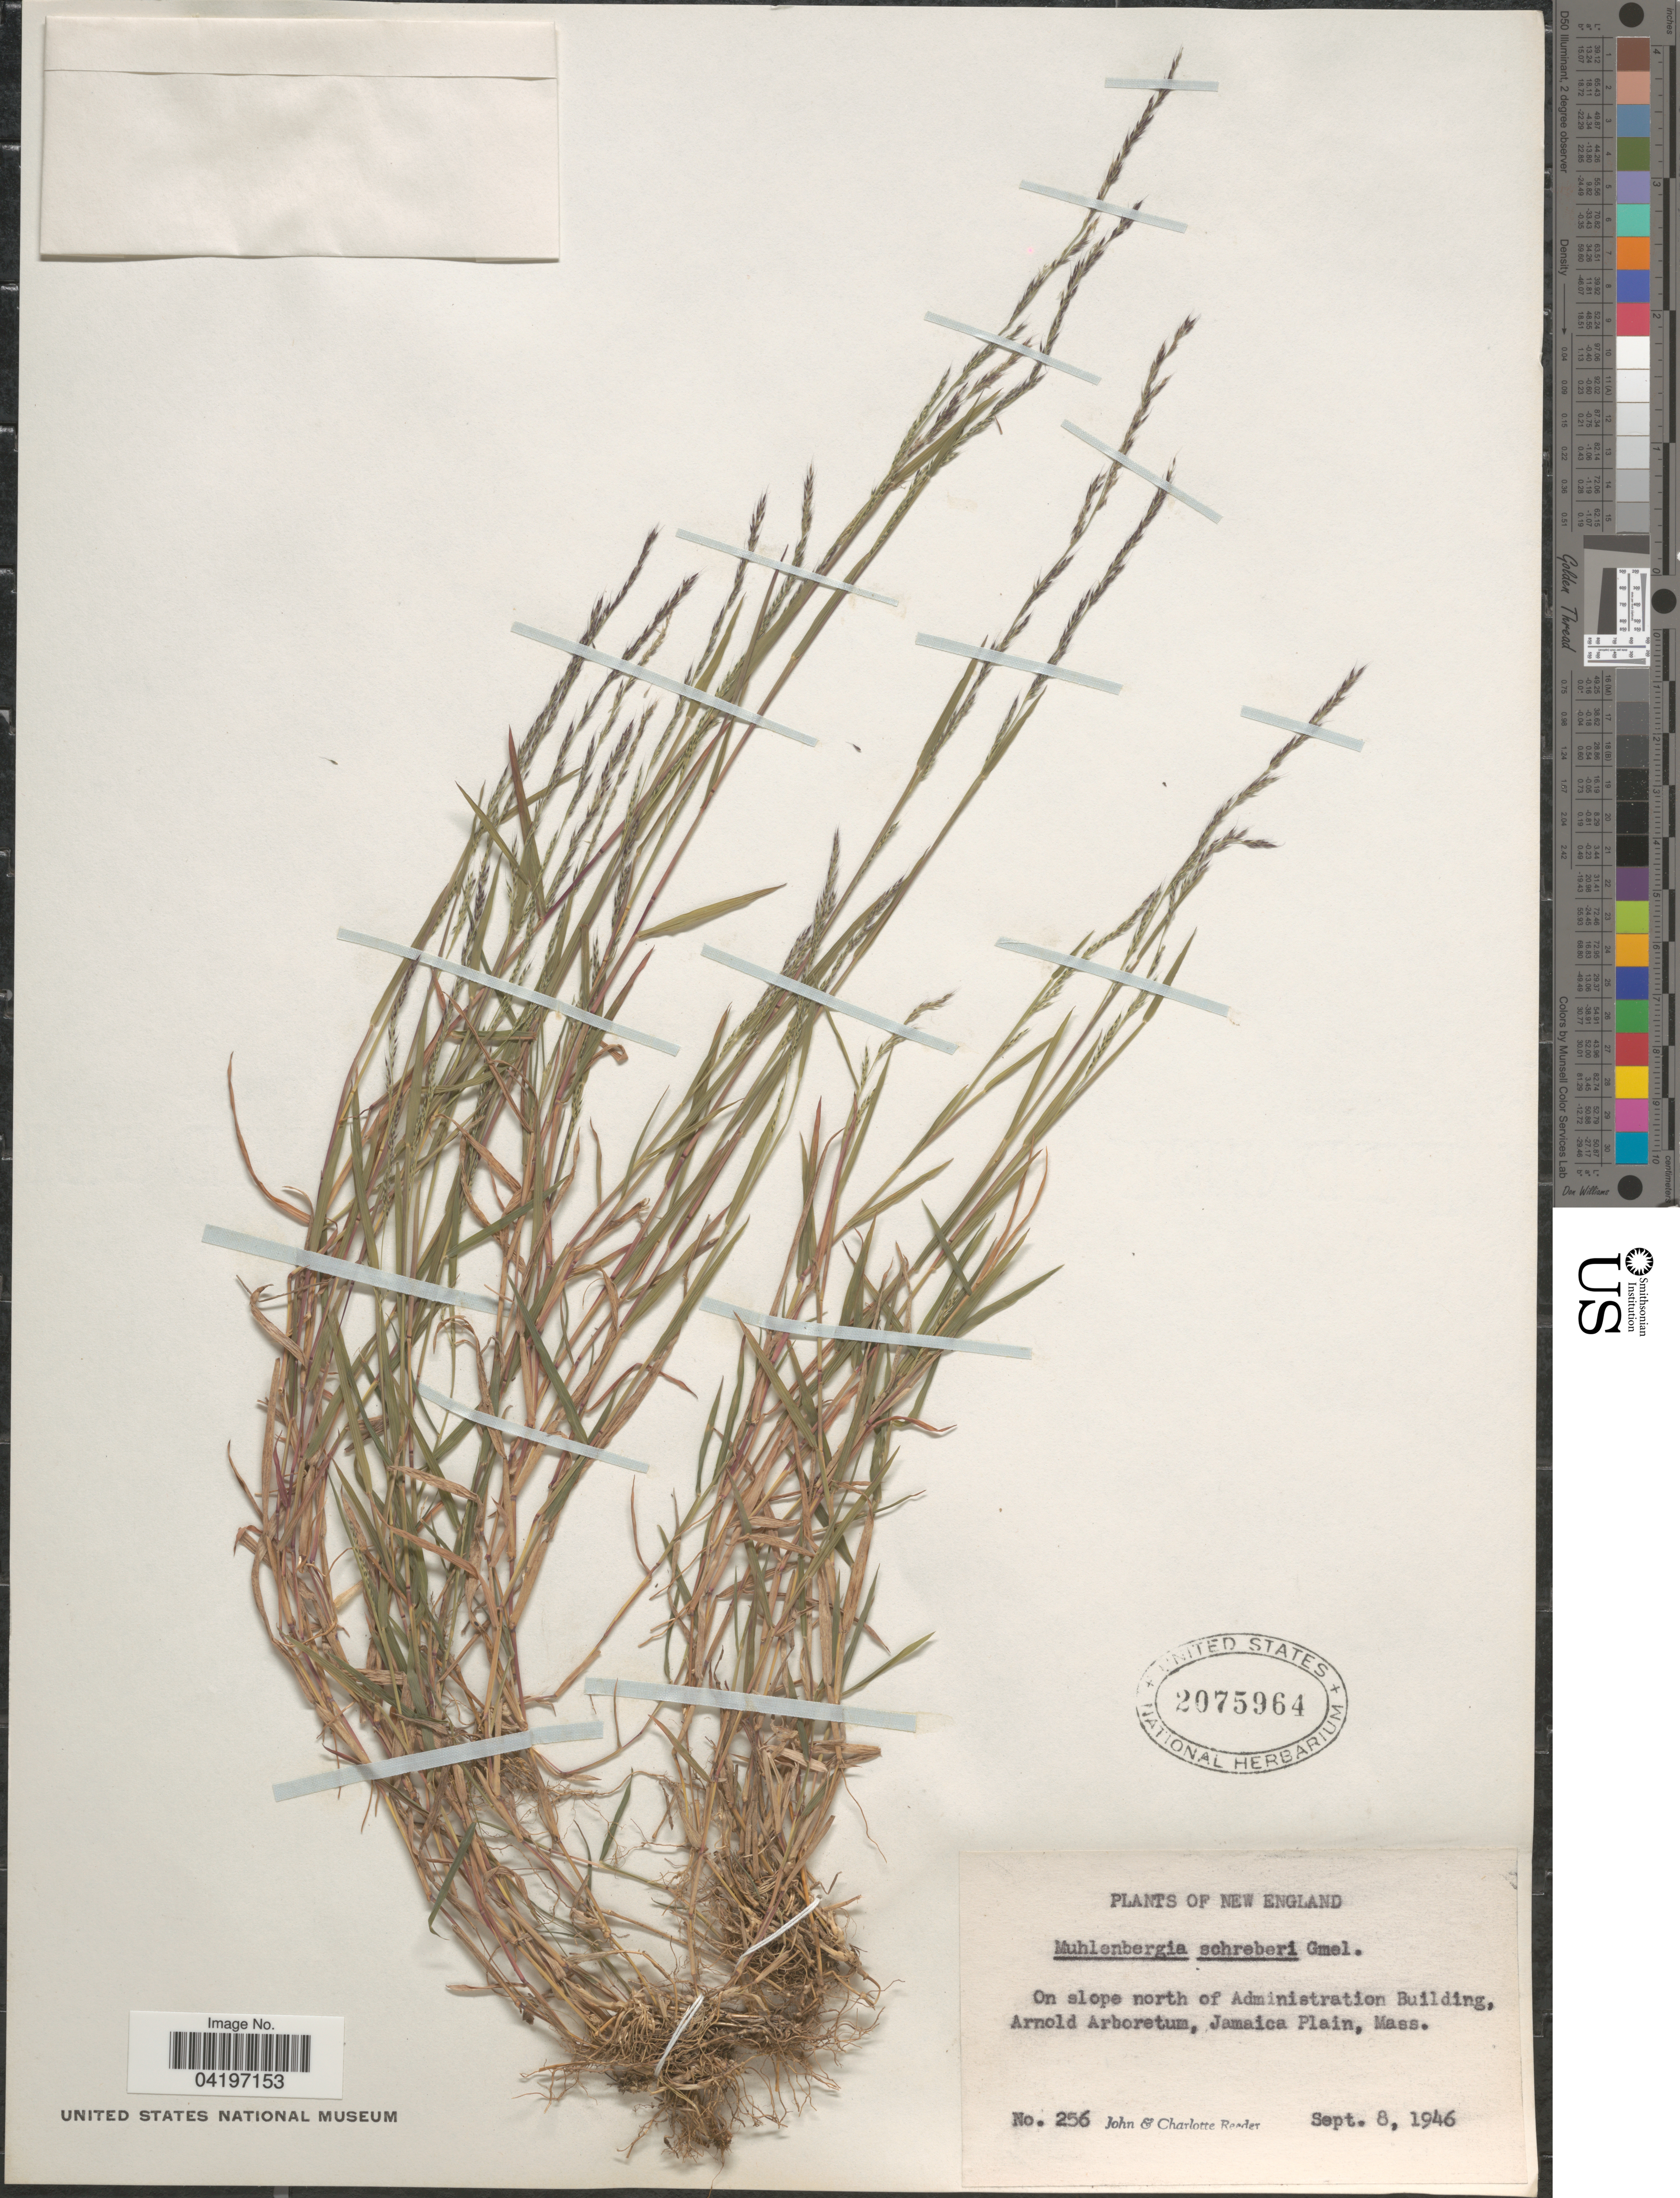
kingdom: Plantae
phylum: Tracheophyta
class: Liliopsida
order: Poales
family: Poaceae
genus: Muhlenbergia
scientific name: Muhlenbergia schreberi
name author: J.F. Gmel.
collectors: J. R. Reeder & C. G. Reeder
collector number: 256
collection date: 1946-09-08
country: United States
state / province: Massachusetts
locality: New England. On slope north of Administration Building, Arnold Arboretum, Jamaica Plain.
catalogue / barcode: US 2075964